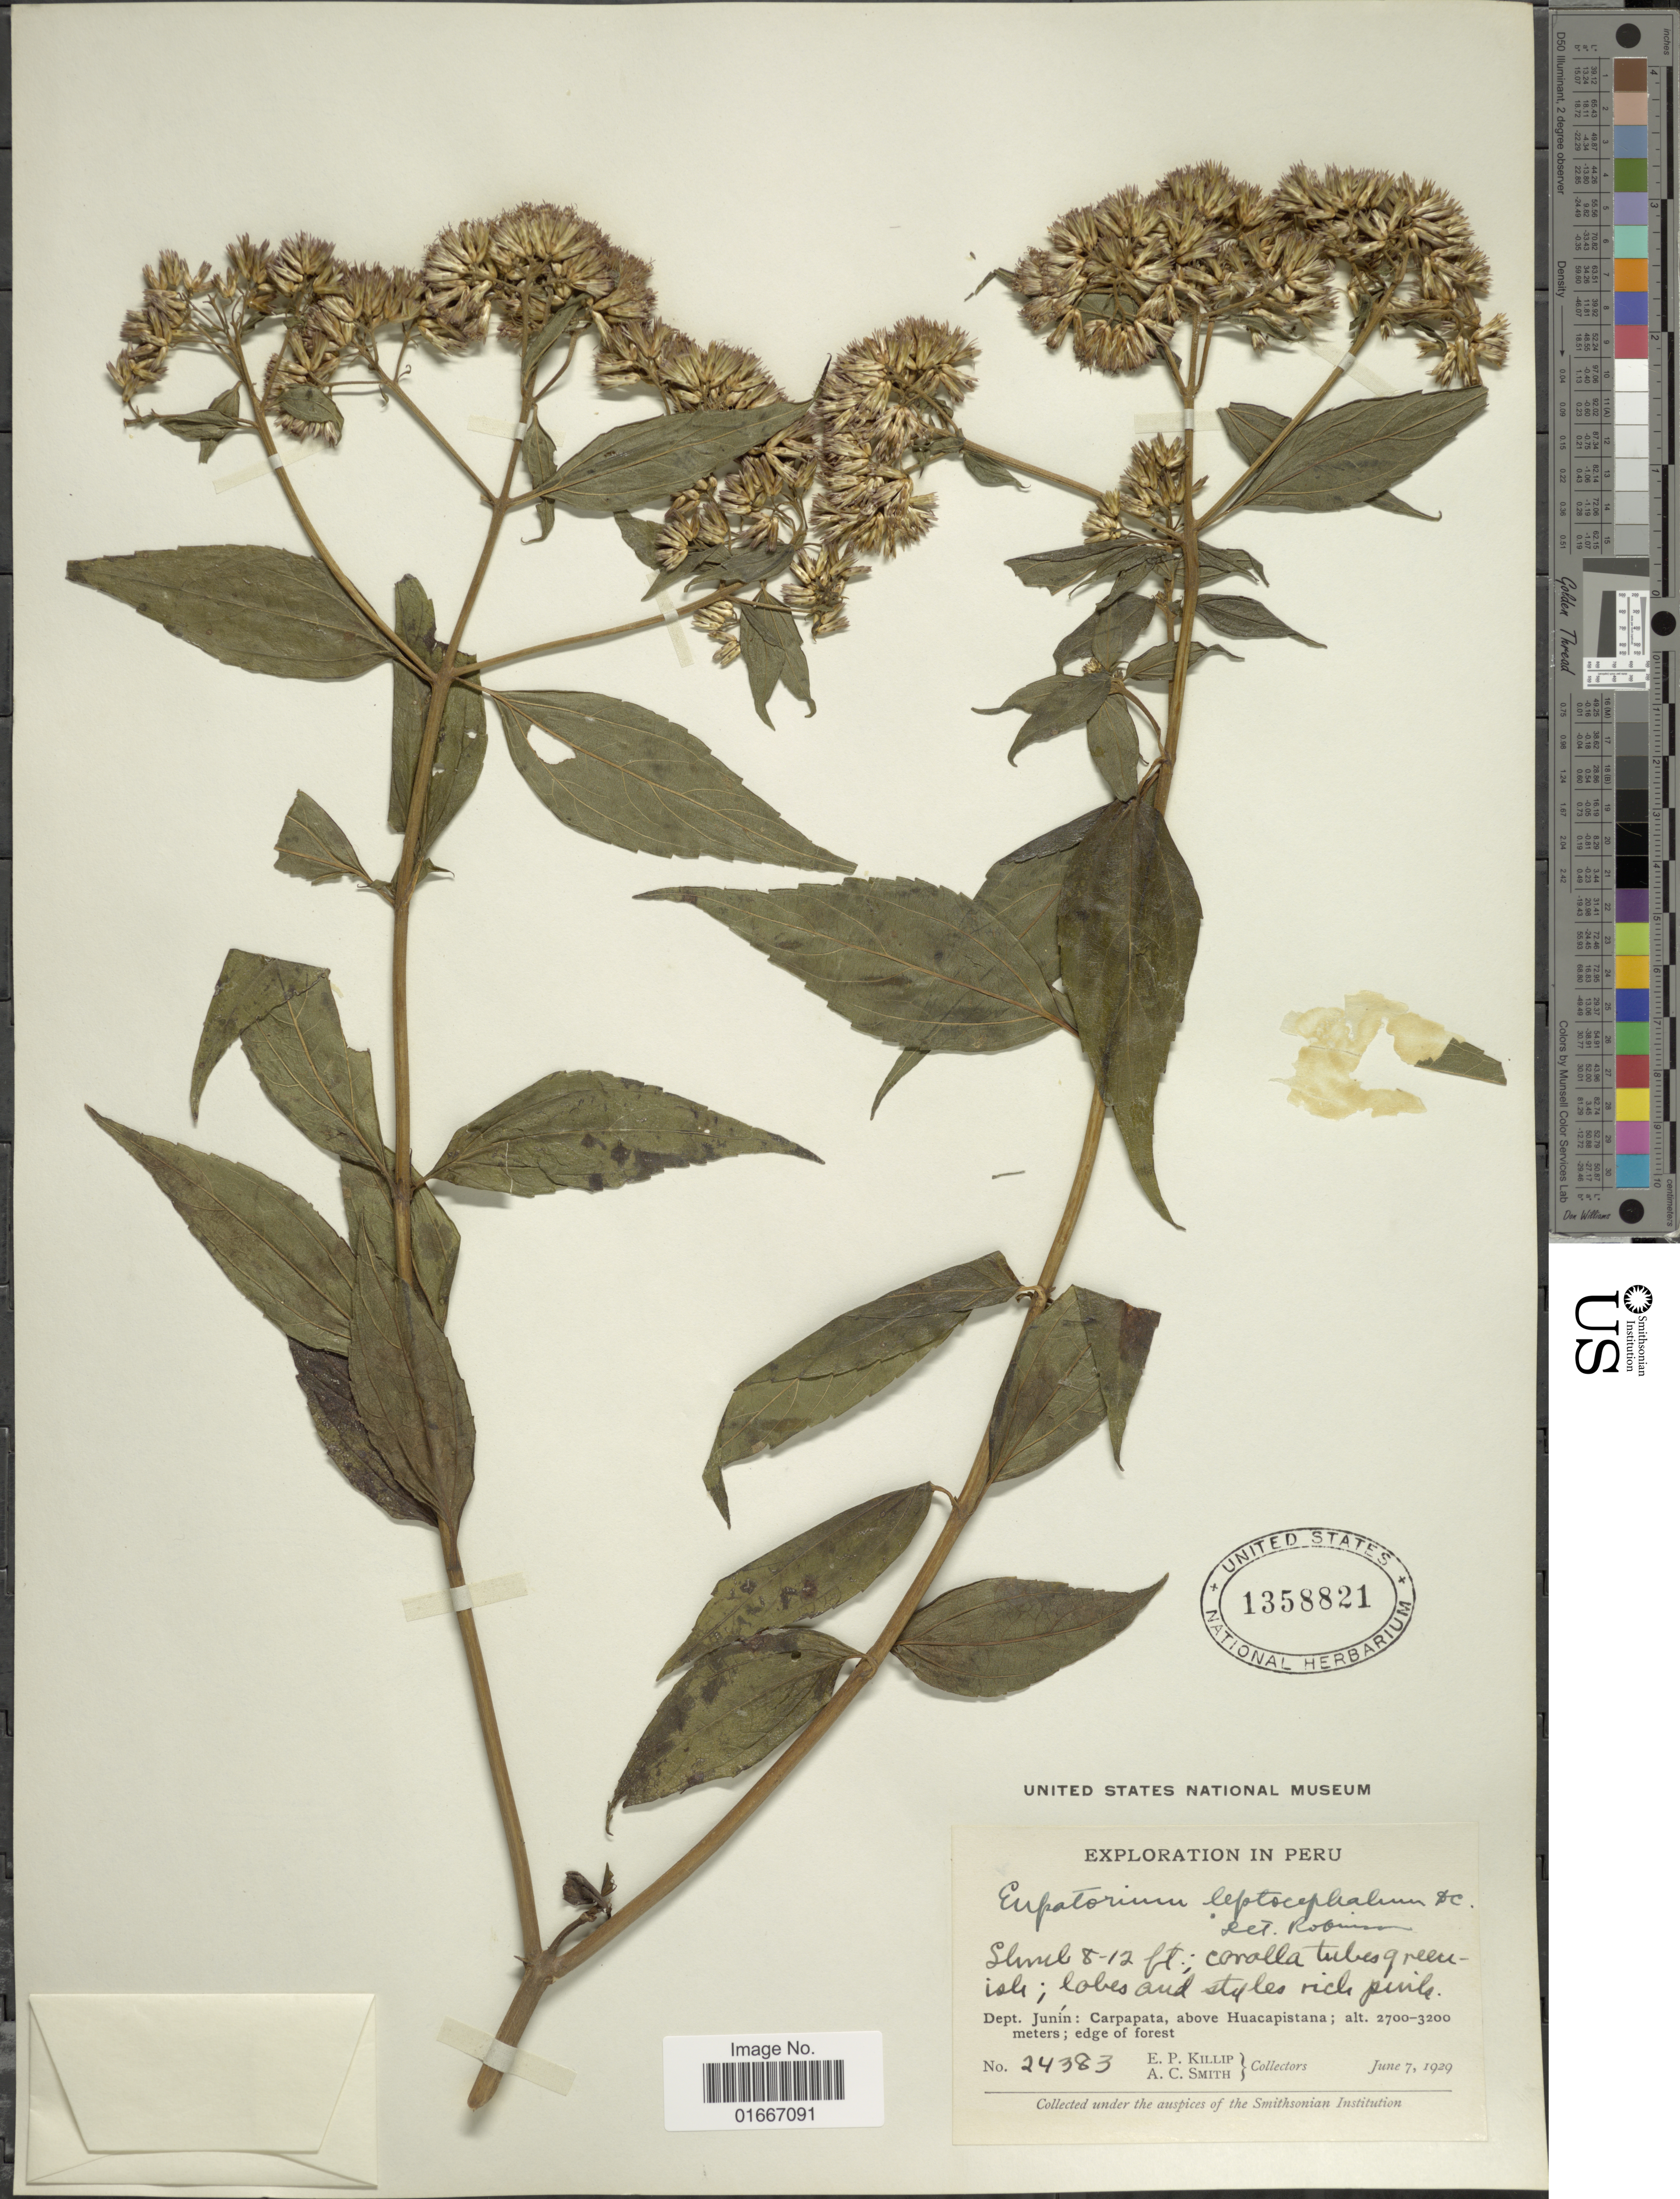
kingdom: Plantae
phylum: Tracheophyta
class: Magnoliopsida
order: Asterales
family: Asteraceae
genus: Chromolaena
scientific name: Chromolaena leptocephala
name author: (DC.) R.M. King & H. Rob.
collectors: E. P. Killip & A. C. Smith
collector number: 24383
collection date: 1929-06-07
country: Peru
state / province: Junín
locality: Peru. Dept. Junin: Carpapata, above Huacapistana. edge of forest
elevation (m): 2700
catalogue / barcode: US 1358821